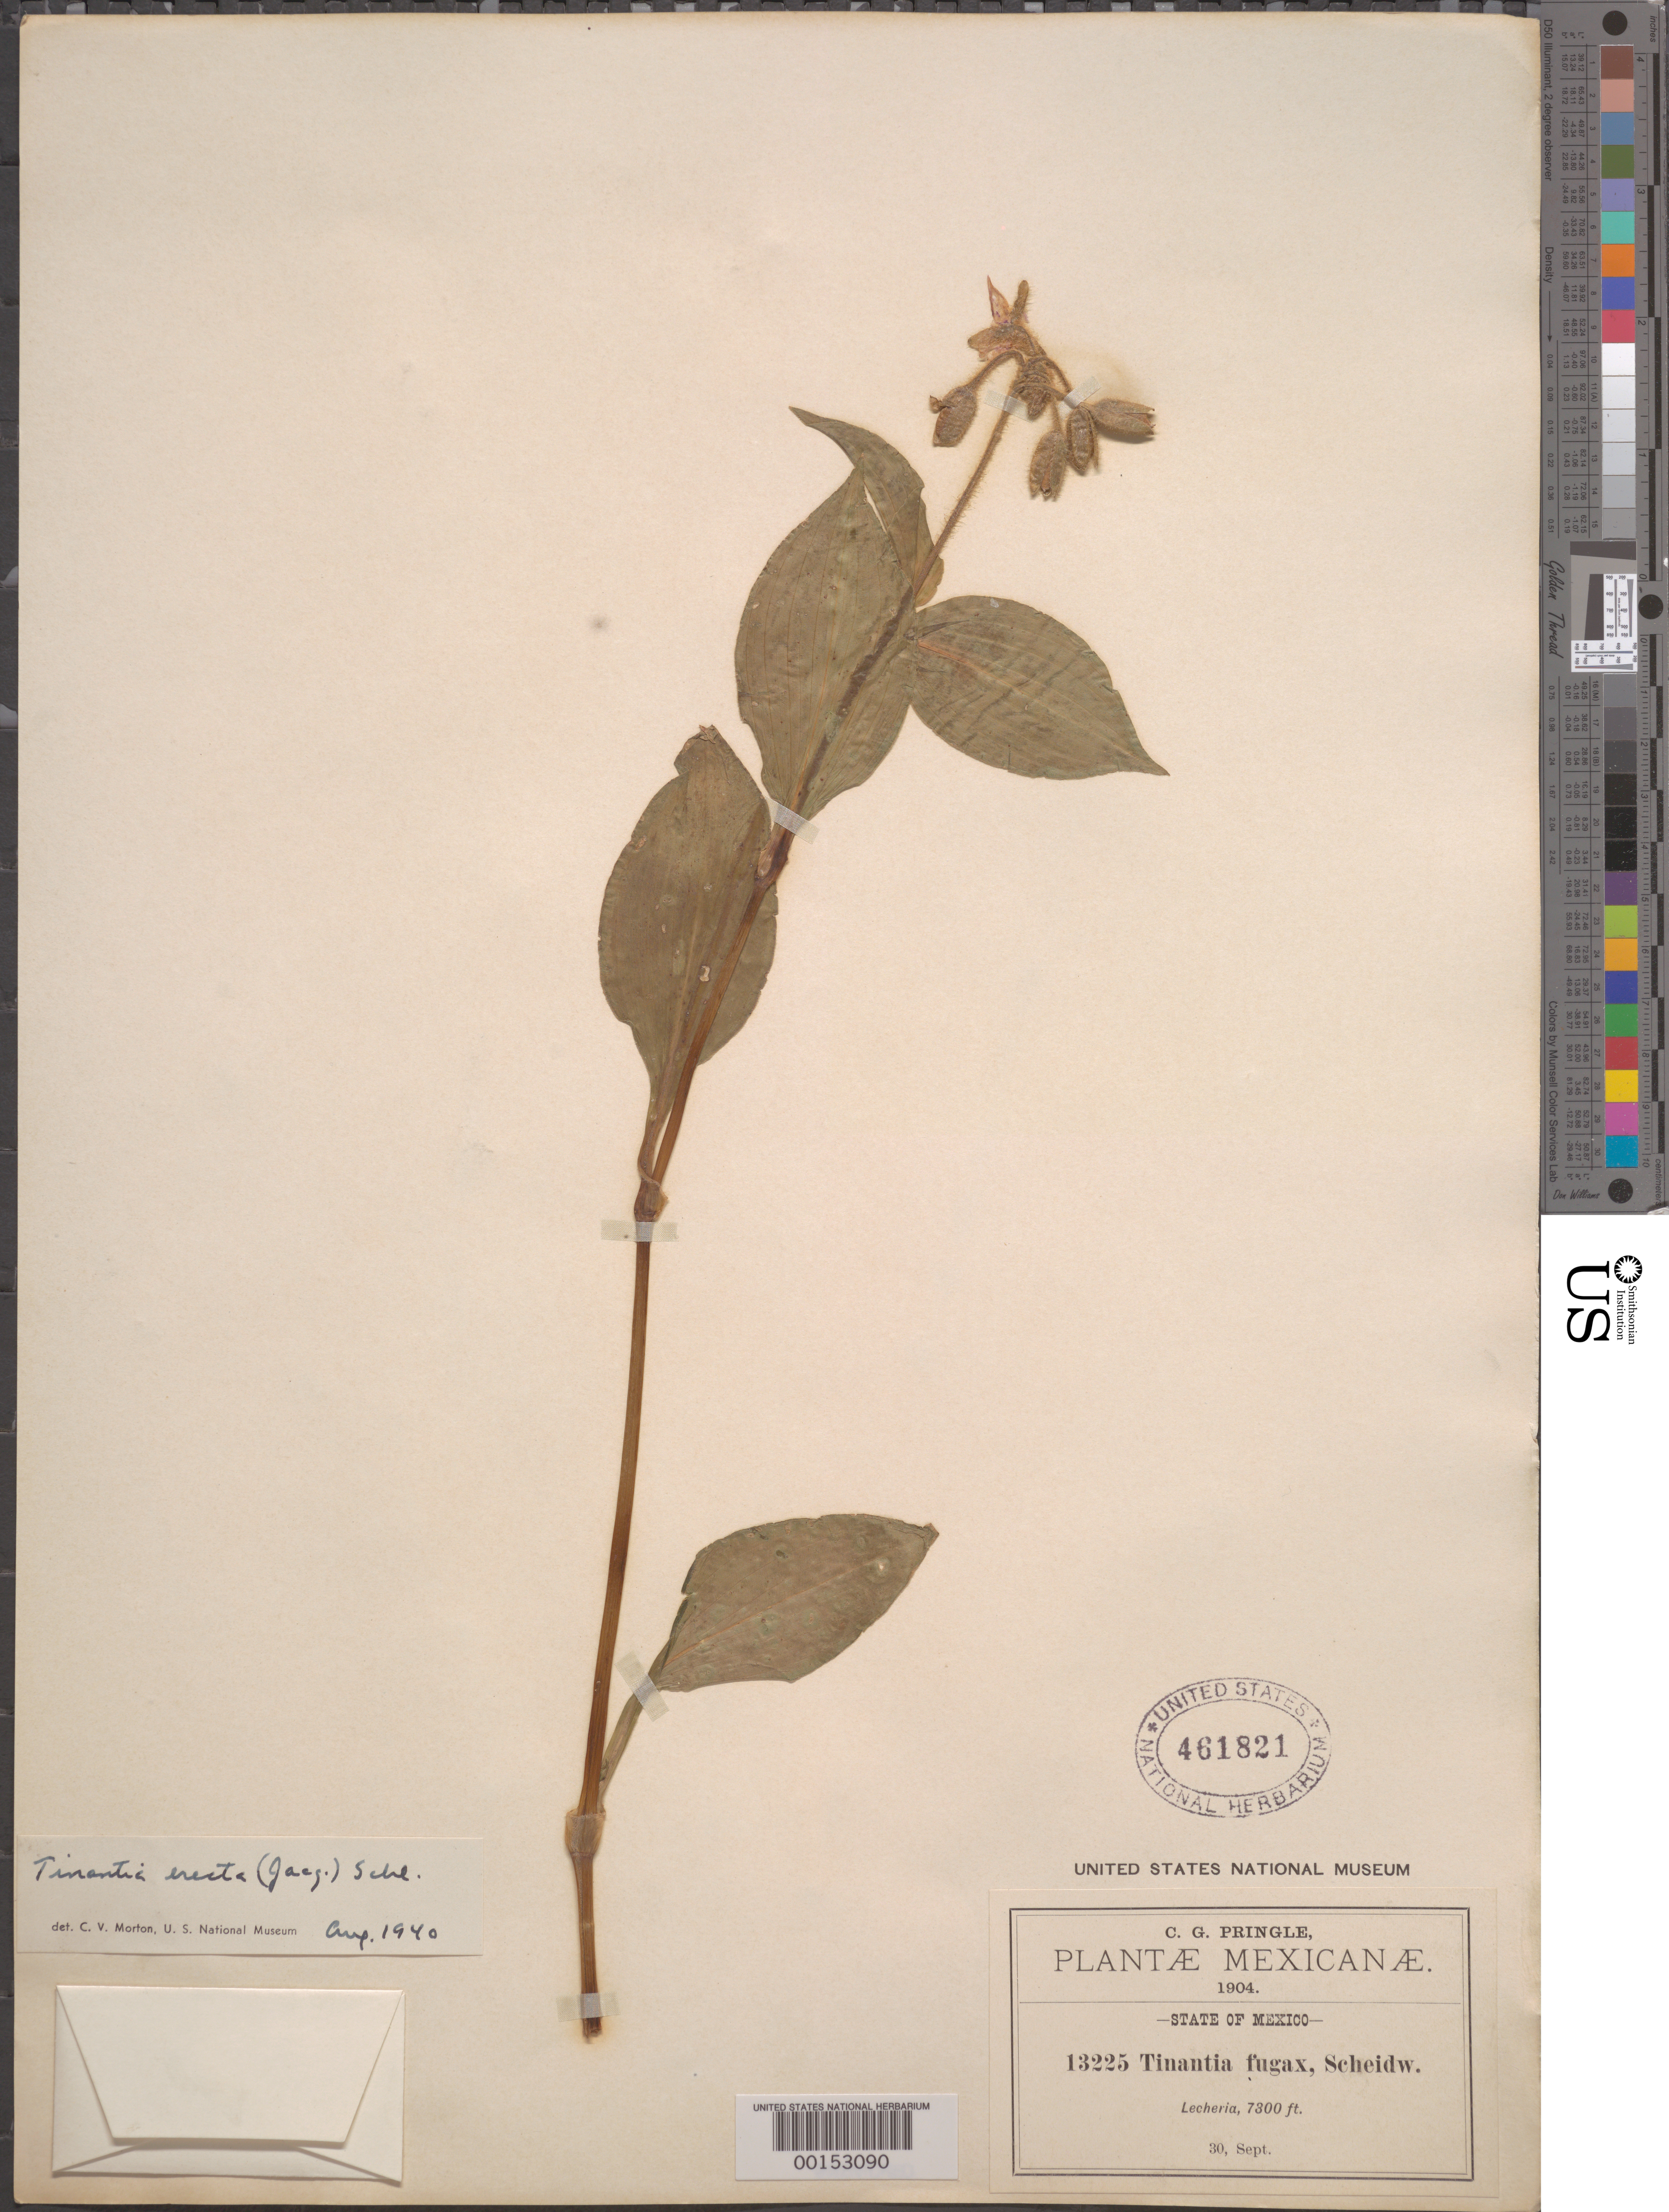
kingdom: Plantae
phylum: Tracheophyta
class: Liliopsida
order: Commelinales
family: Commelinaceae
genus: Tinantia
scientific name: Tinantia erecta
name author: (Jacq.) Fenzl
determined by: Morton, C. V.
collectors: C. G. Pringle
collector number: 13225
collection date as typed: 30 Sep 1904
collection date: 1904-09-30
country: Mexico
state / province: México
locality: Lecheria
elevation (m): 2227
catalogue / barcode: US 461821